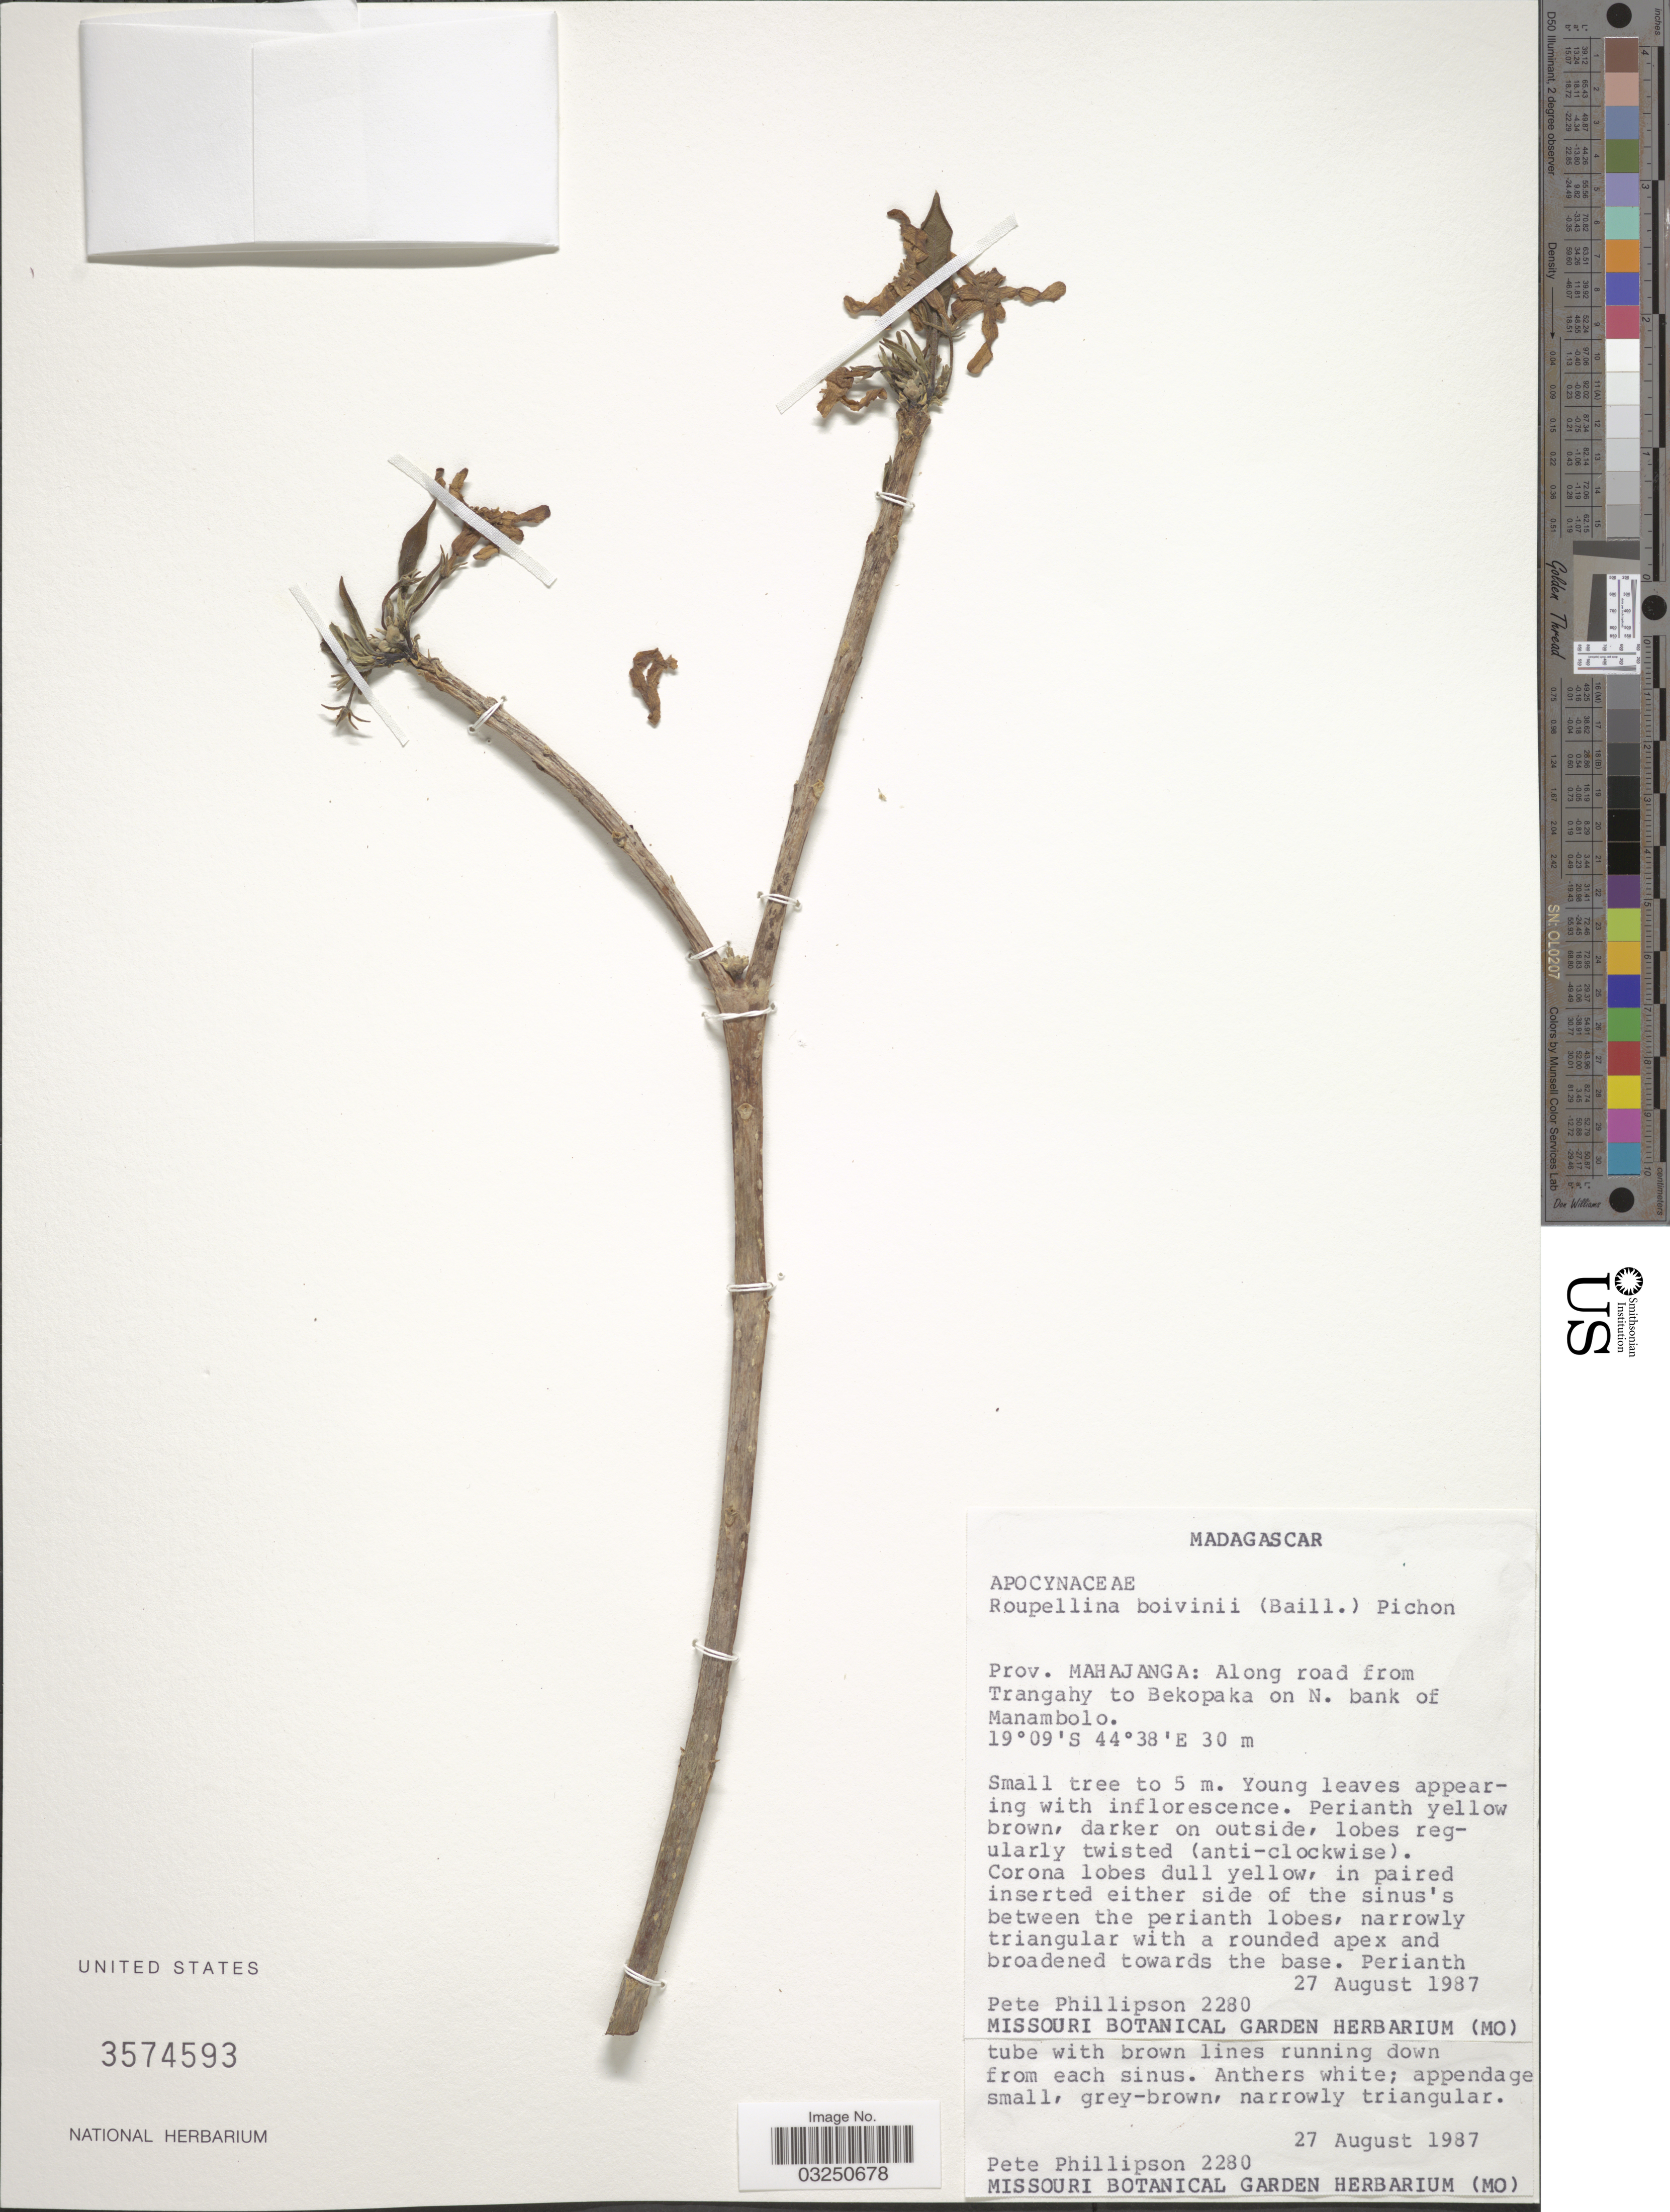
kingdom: Plantae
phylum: Tracheophyta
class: Magnoliopsida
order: Gentianales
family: Apocynaceae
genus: Roupellina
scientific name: Roupellina boivinii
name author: (Baill.) Pichon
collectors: P. B. Phillipson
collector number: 2280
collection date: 1987-08-27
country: Madagascar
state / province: Melaky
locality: Along road from Trangahy to Bekopaka on N. bank of Manambolo.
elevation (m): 30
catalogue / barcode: US 3574593